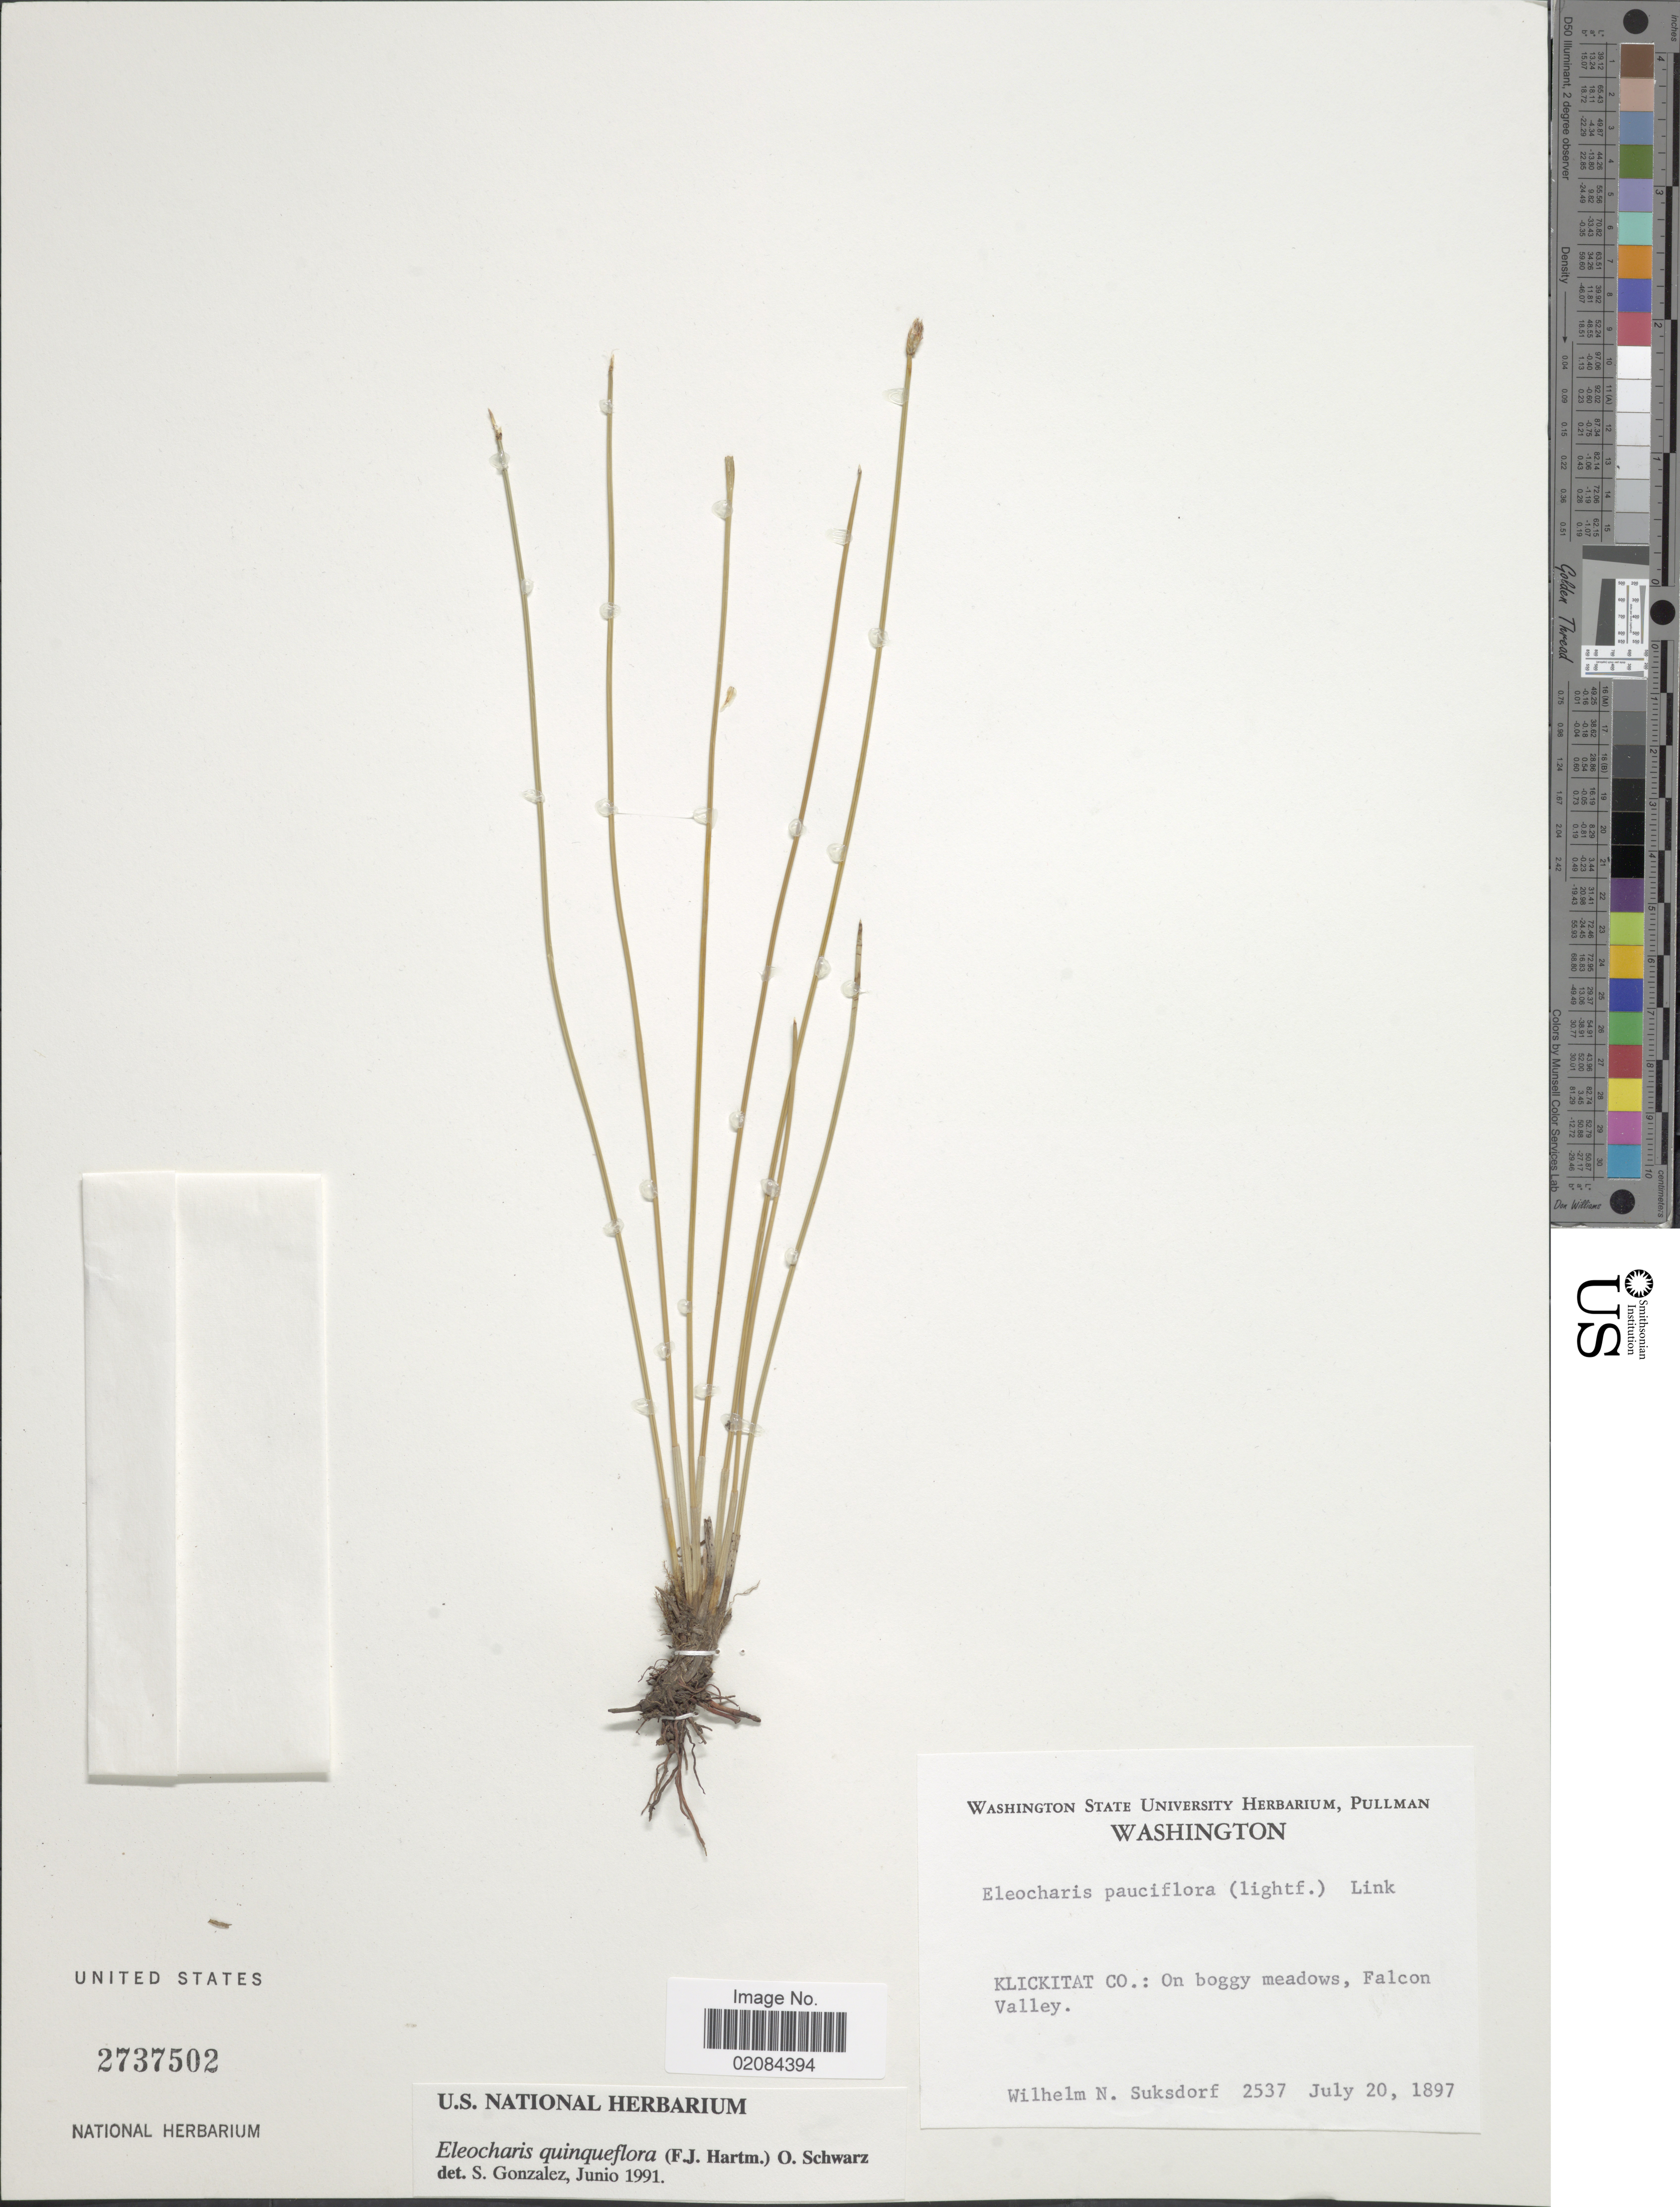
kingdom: Plantae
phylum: Tracheophyta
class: Liliopsida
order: Poales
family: Cyperaceae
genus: Eleocharis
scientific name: Eleocharis quinqueflora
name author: (Hartmann) O. Schwarz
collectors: W. N. Suksdorf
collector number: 2537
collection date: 1897-06-20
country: United States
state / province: Washington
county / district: Klickitat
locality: Klickitata Co. Falcon Valley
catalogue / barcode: US 2737502